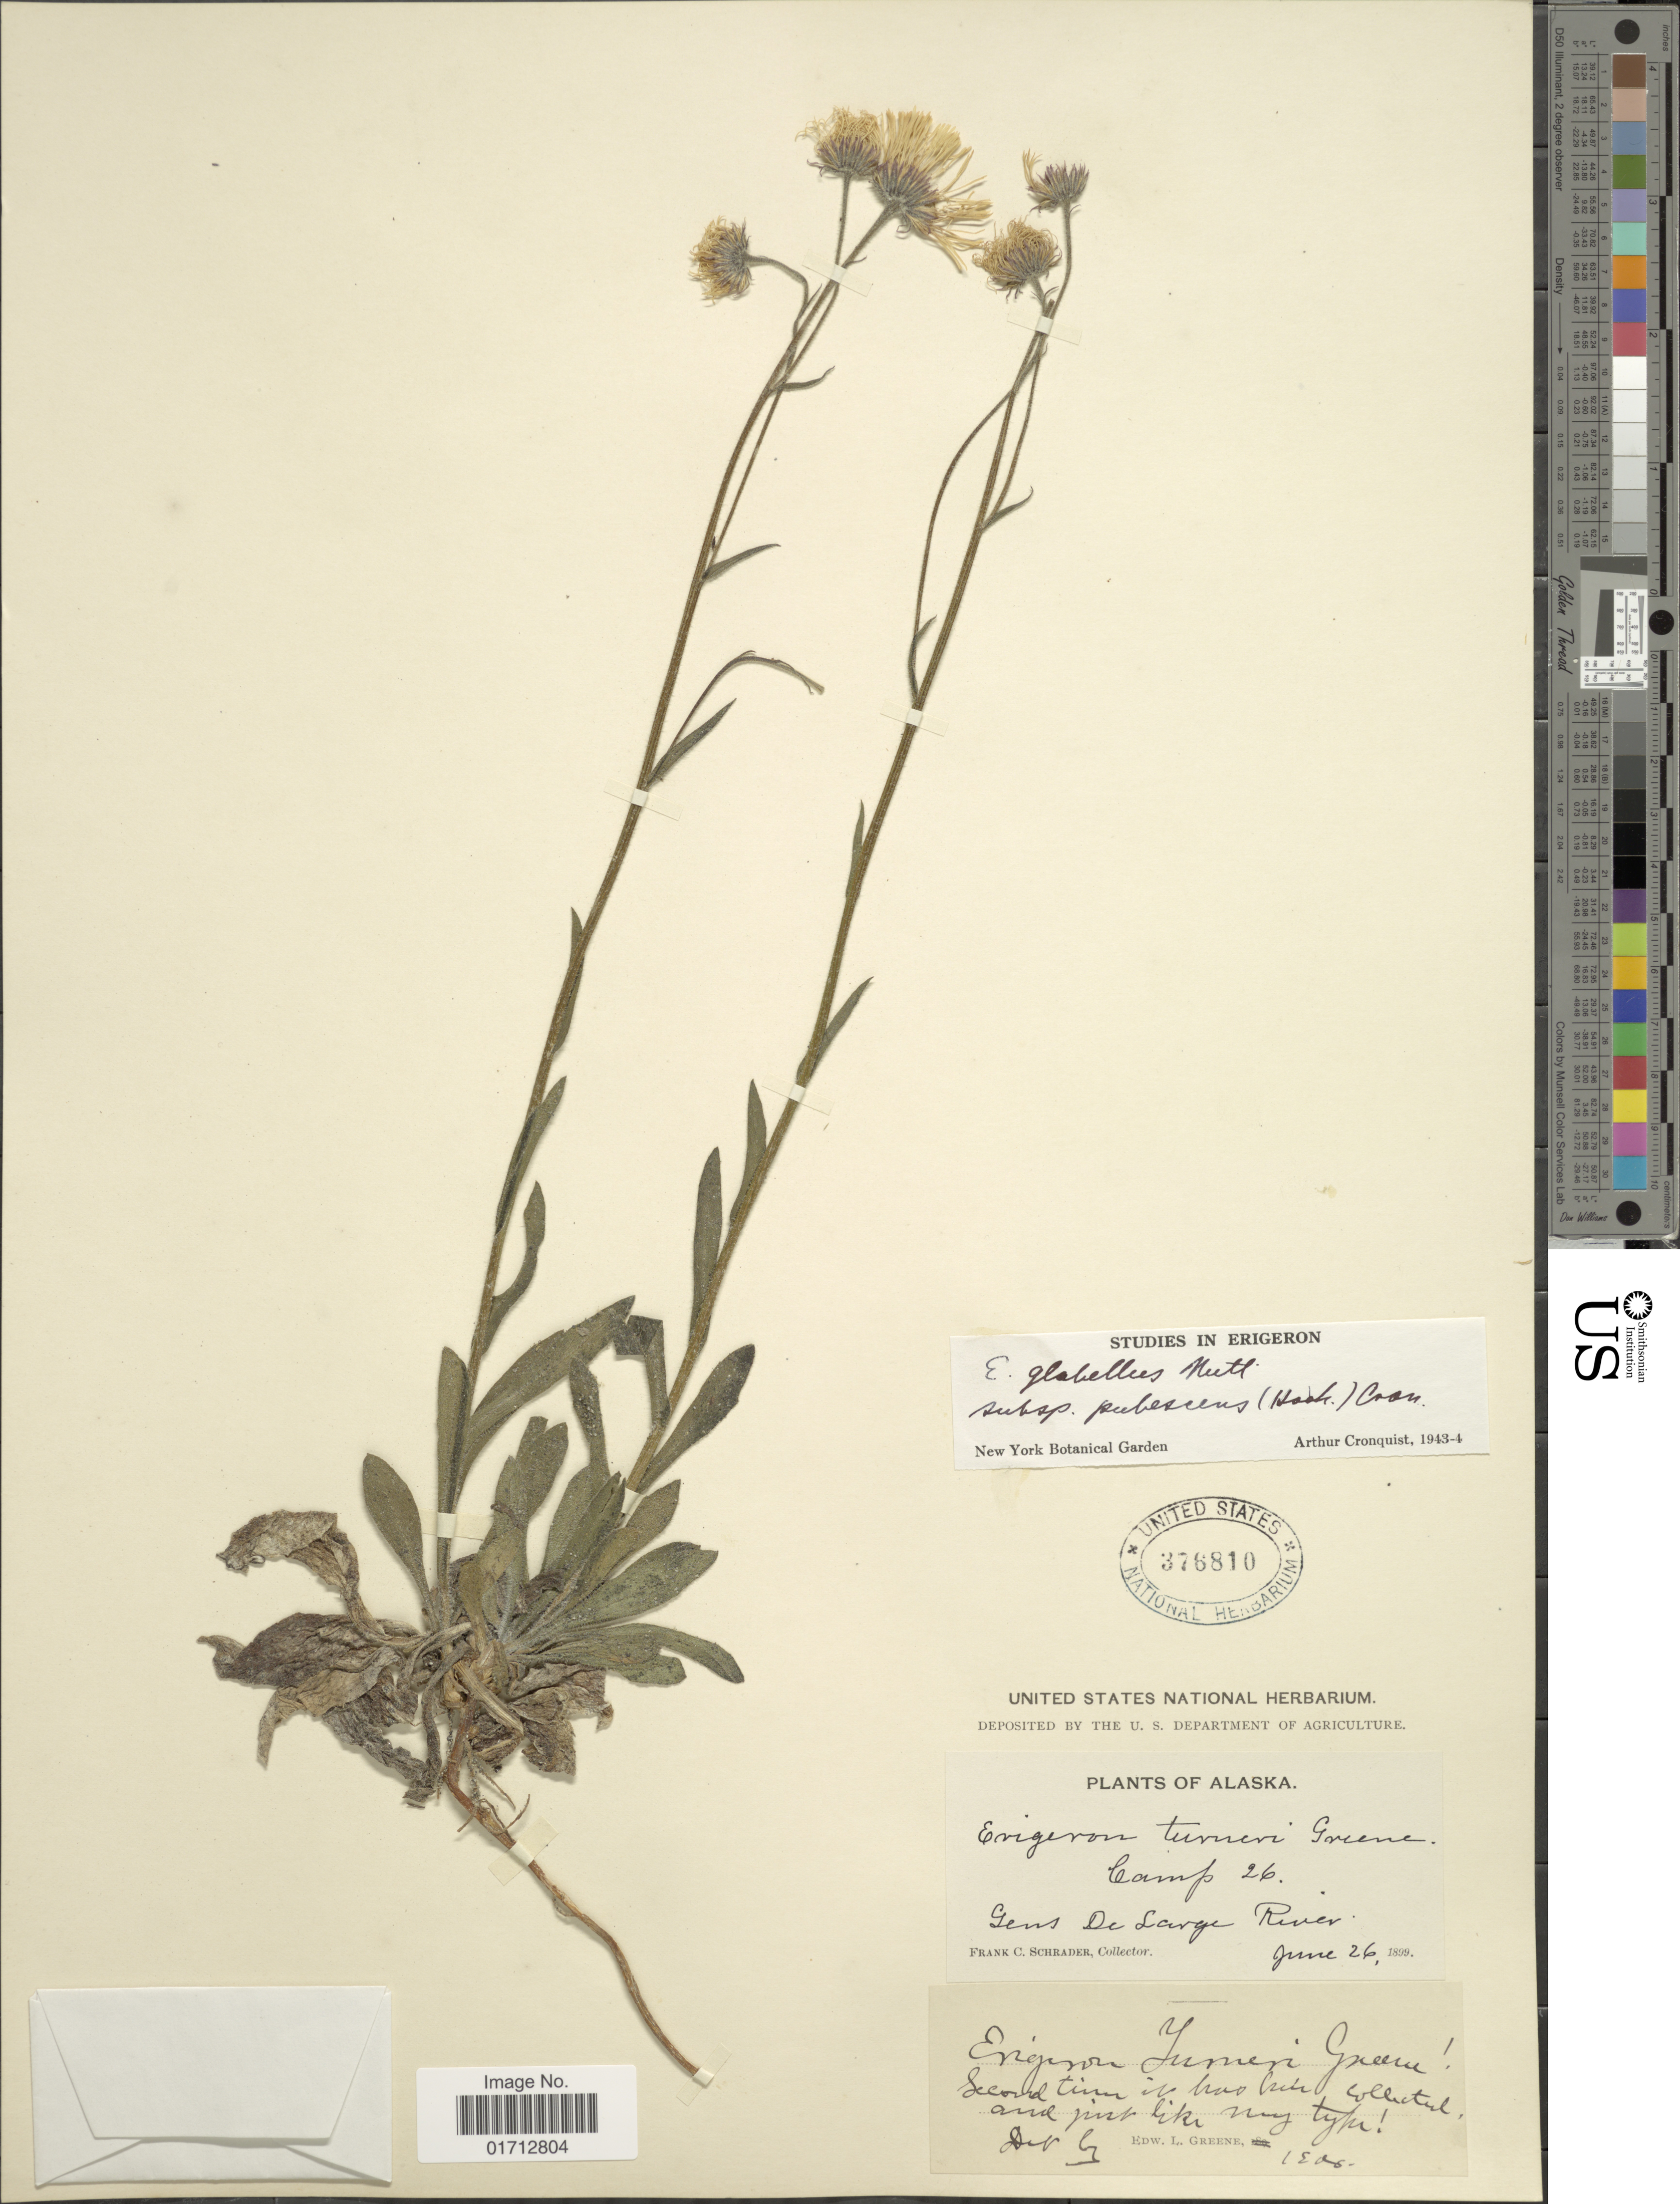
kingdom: Plantae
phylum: Tracheophyta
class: Magnoliopsida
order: Asterales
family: Asteraceae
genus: Erigeron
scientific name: Erigeron glabellus subsp. pubescens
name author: (Hook.) Cronq.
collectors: F. C. Schrader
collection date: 1899-06-26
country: United States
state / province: Alaska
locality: Camp 23, Gens de Large River.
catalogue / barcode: US 376810